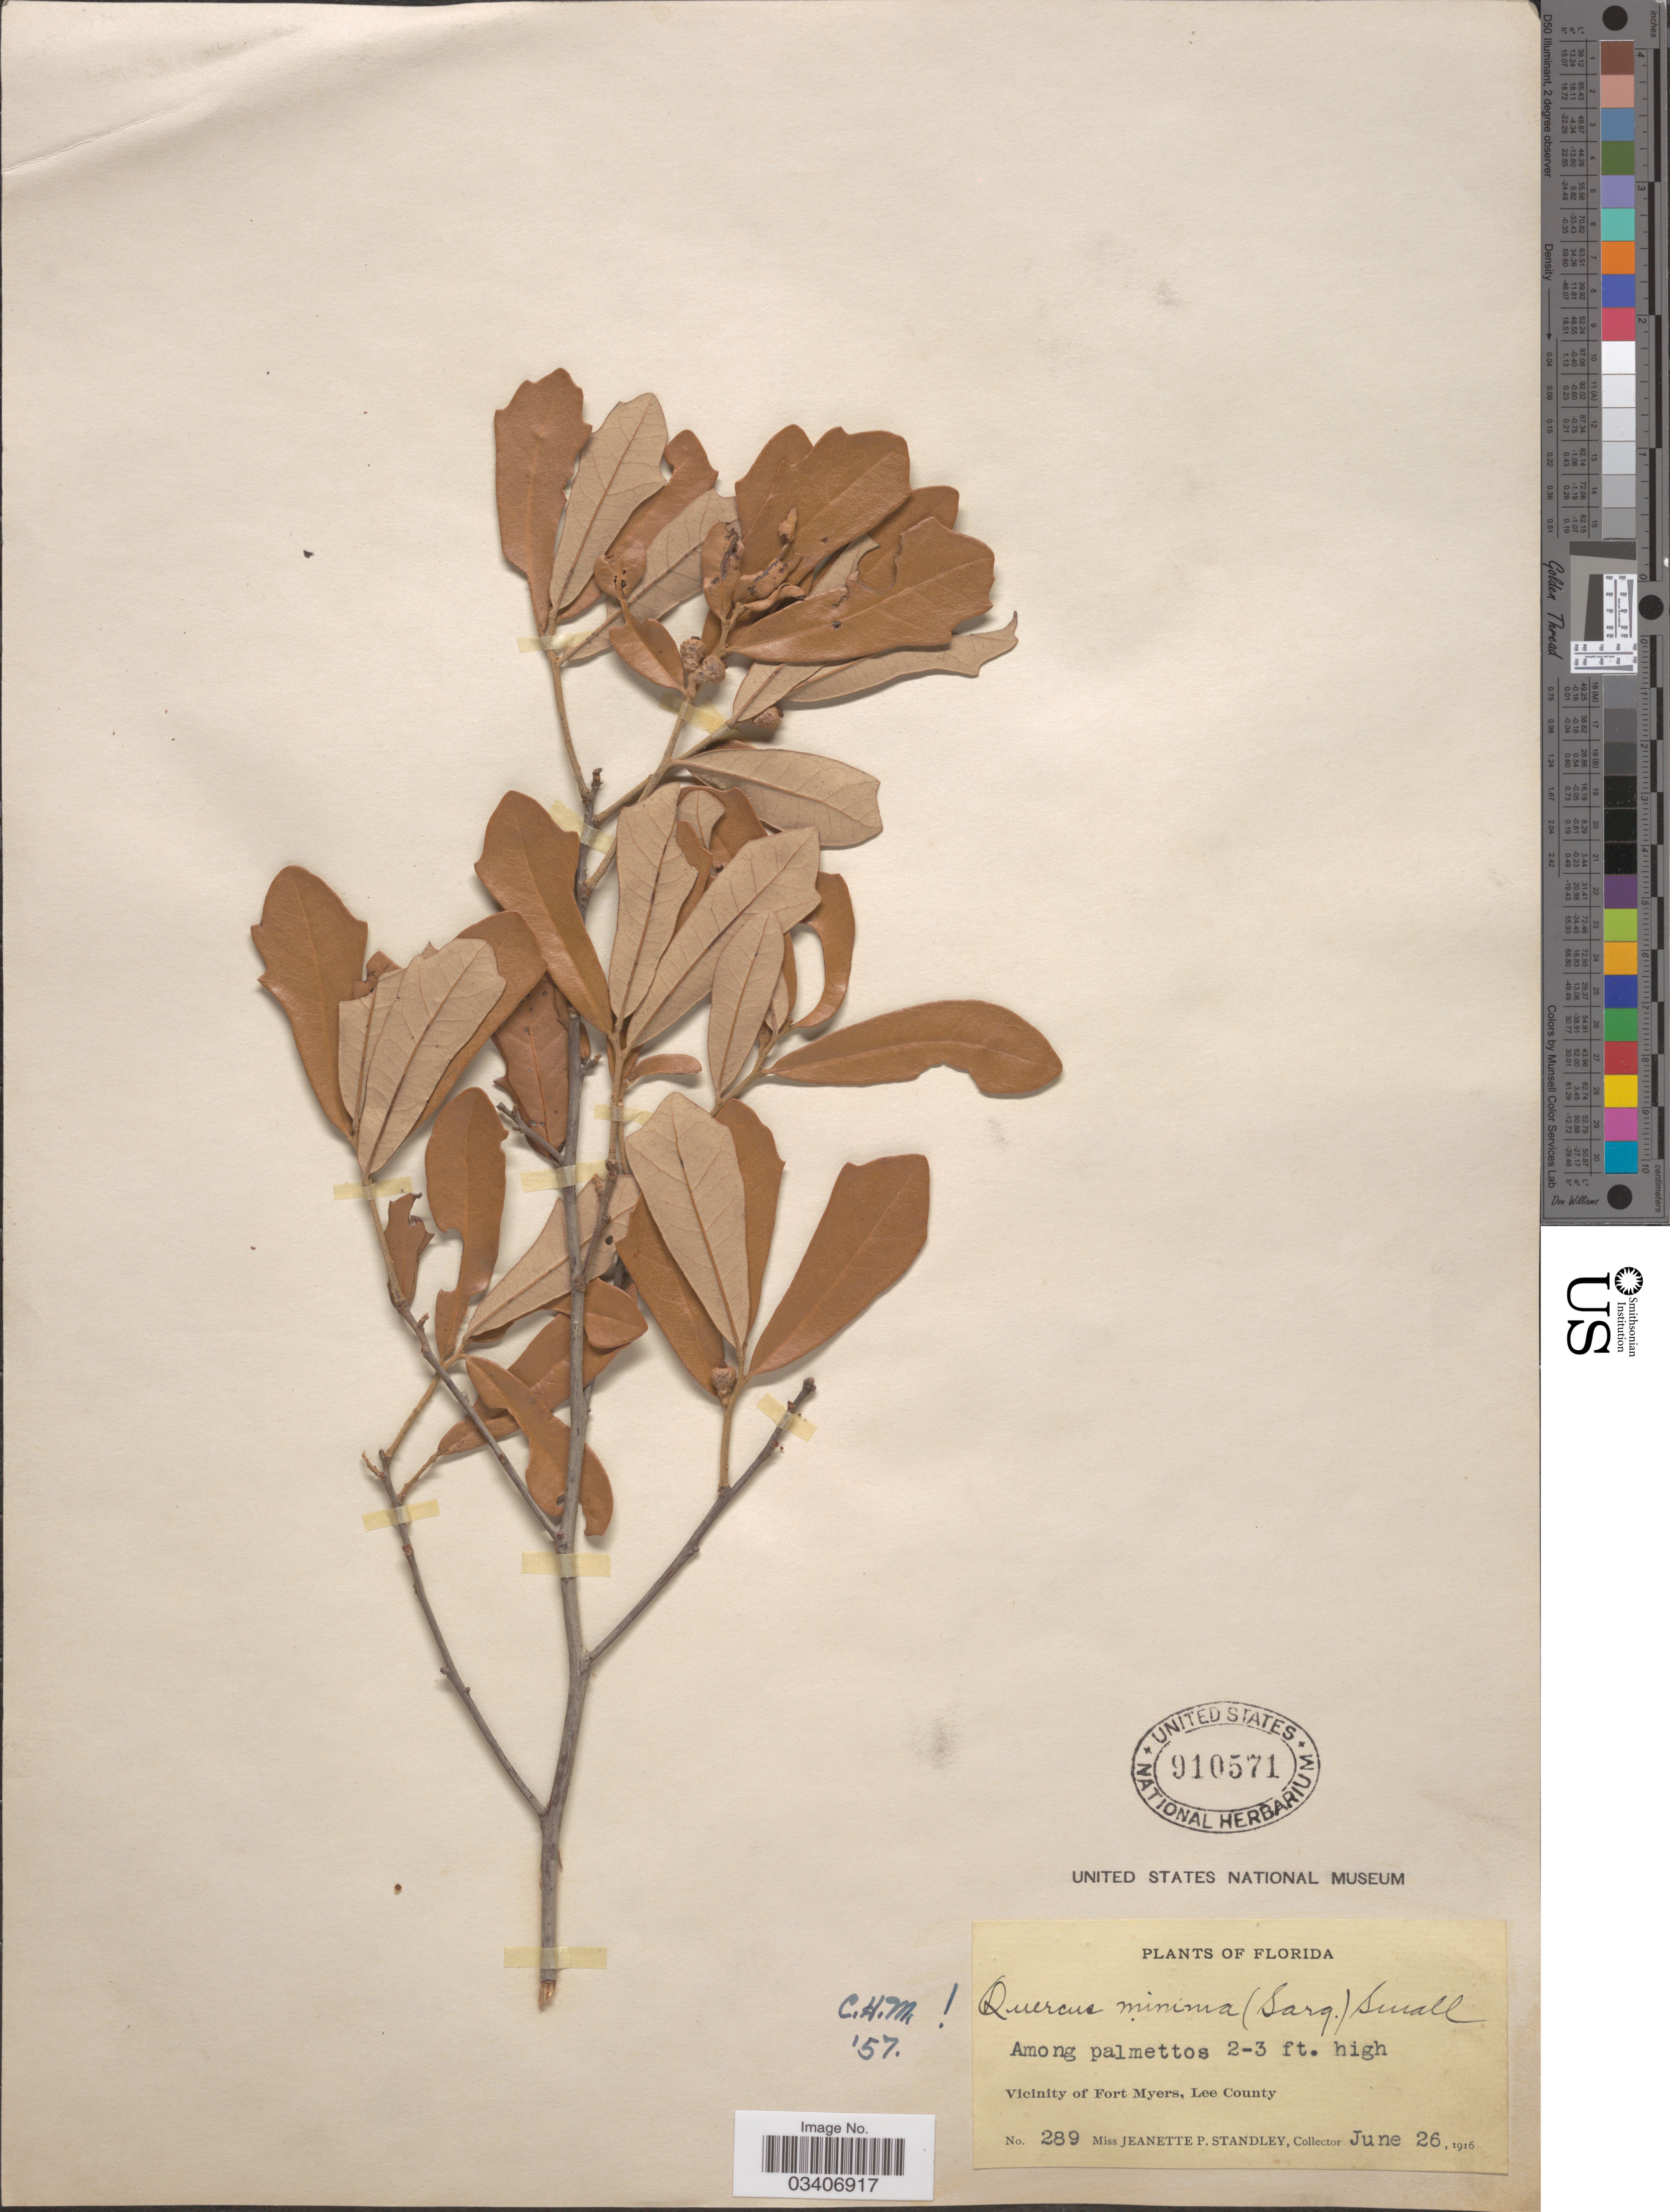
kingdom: Plantae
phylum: Tracheophyta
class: Magnoliopsida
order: Fagales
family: Fagaceae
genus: Quercus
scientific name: Quercus minima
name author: (Sarg.) Small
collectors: J. P. Standley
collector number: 289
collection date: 1916-06-26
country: United States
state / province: Florida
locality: Vicinity of Fort Myers, Lee County.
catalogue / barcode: US 910571